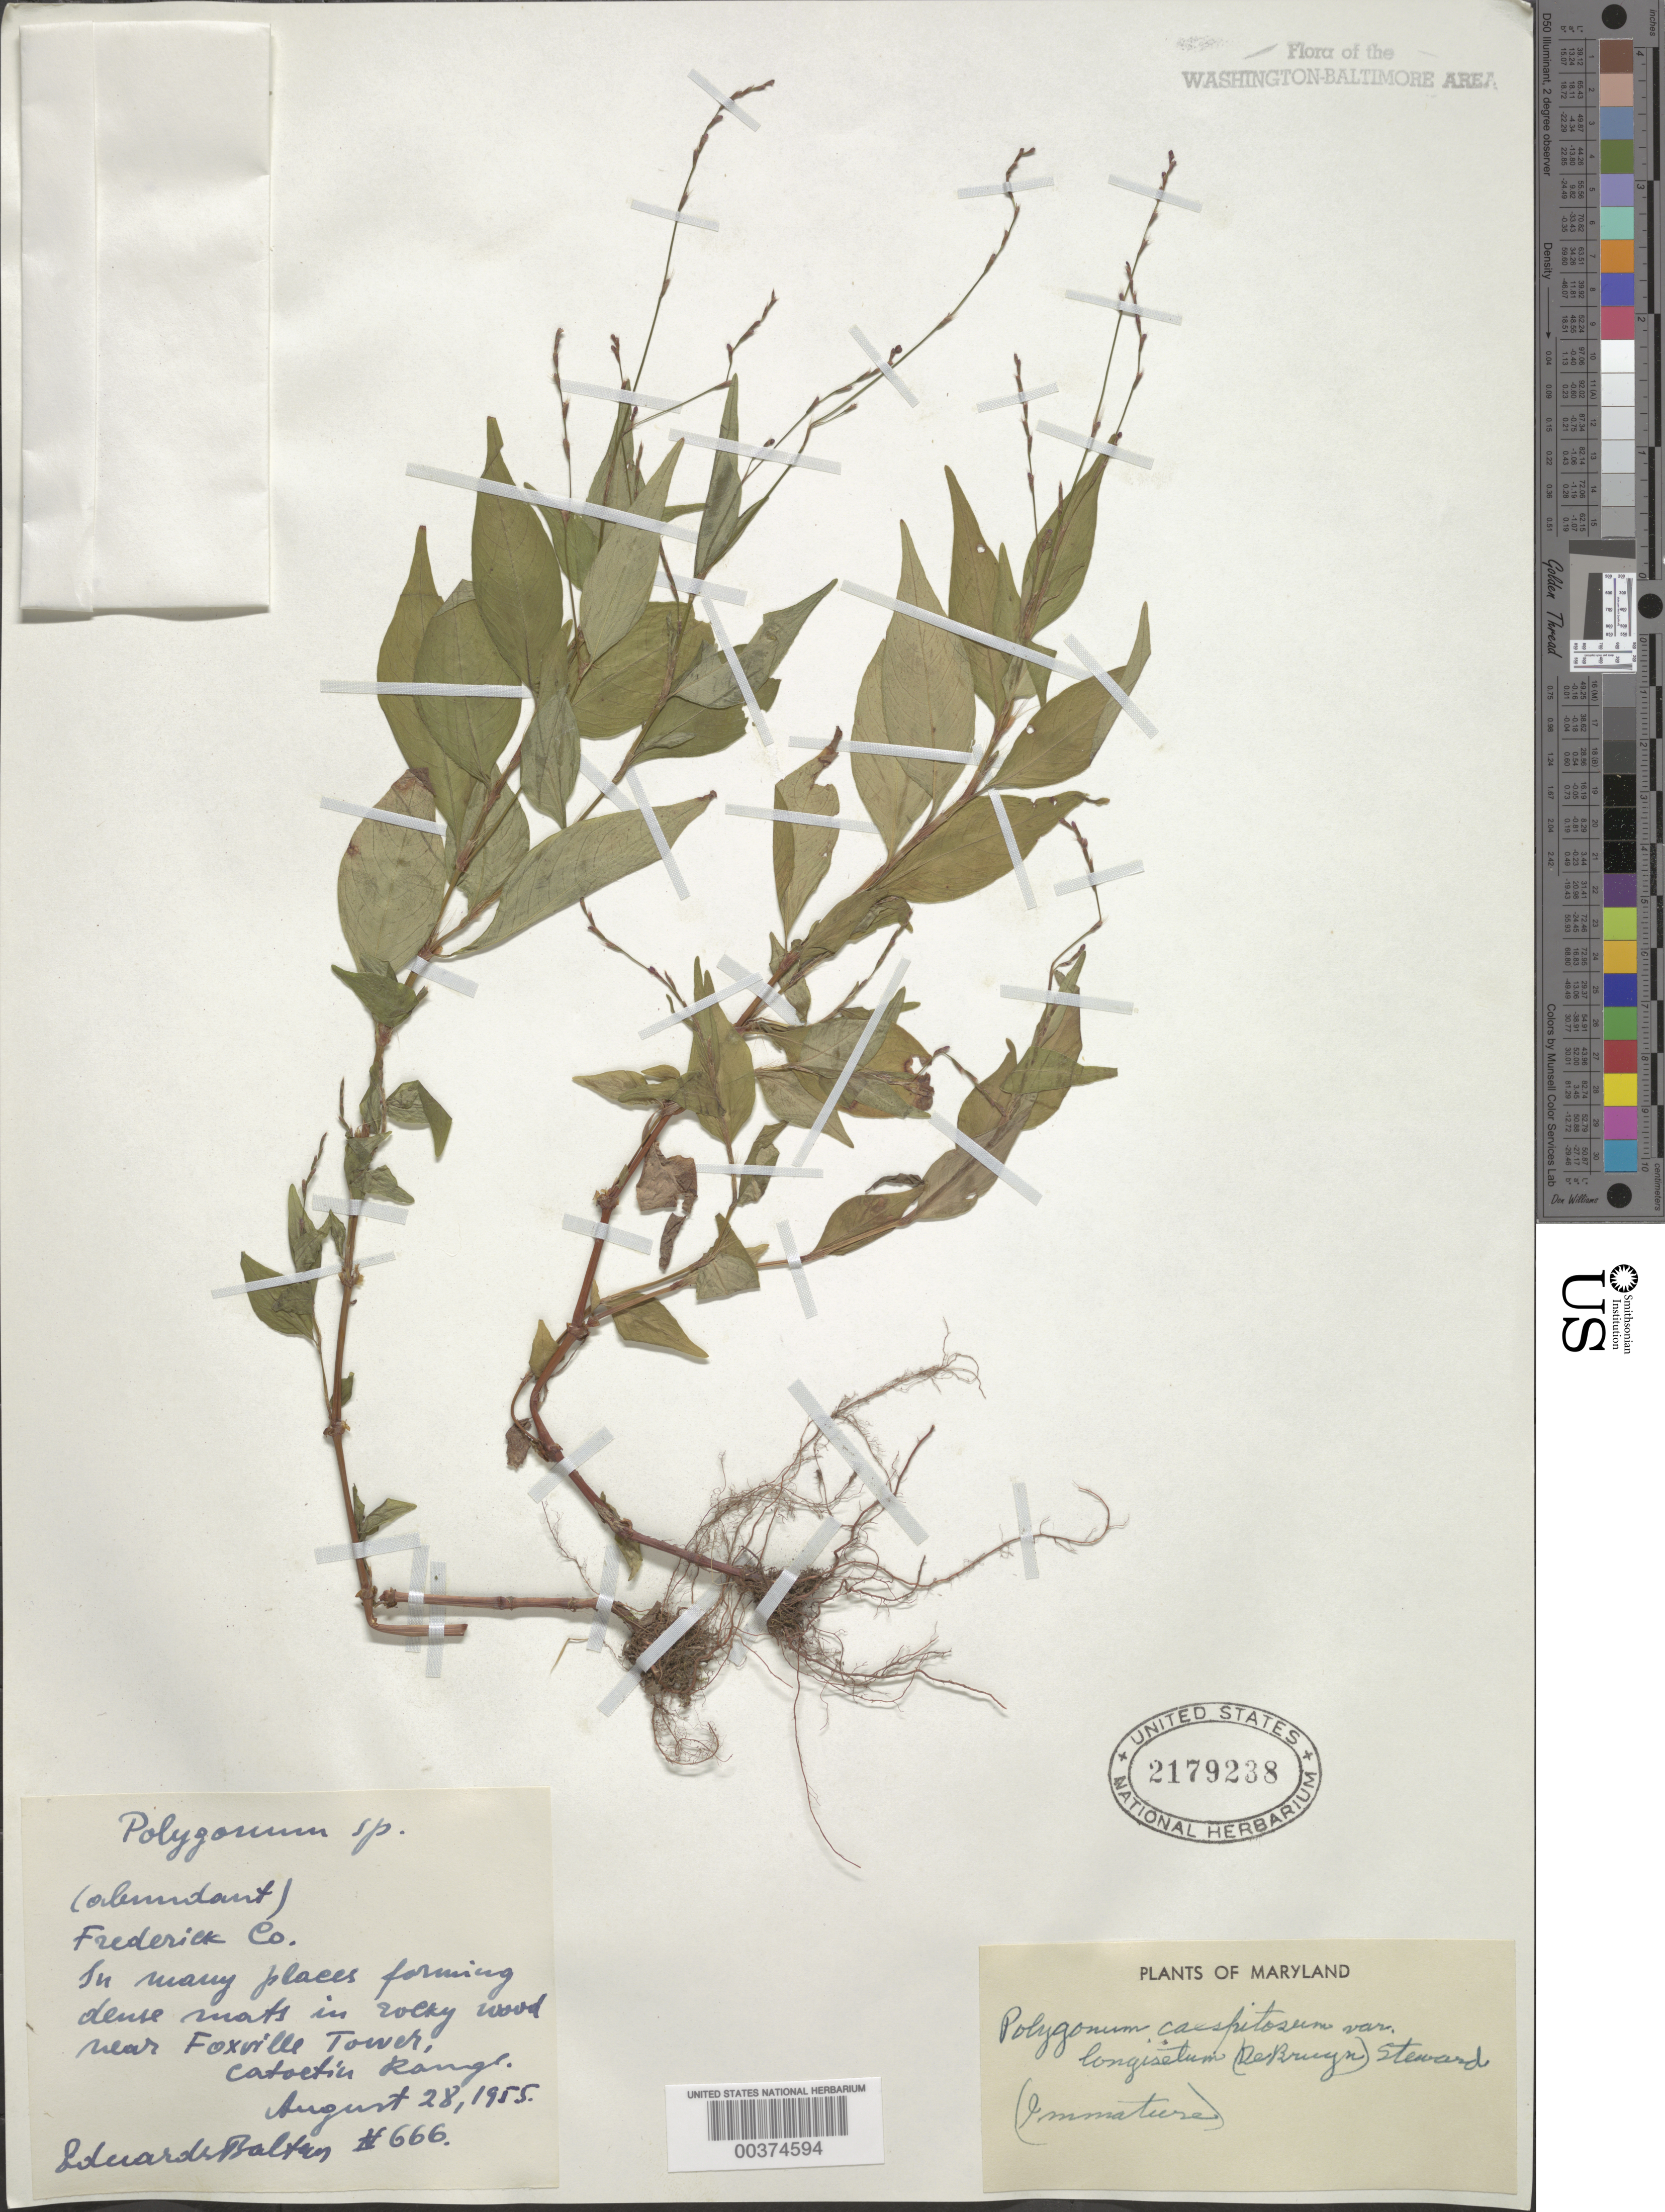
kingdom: Plantae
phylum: Tracheophyta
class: Magnoliopsida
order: Caryophyllales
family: Polygonaceae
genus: Persicaria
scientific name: Persicaria posumbu subsp. posumbu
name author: (Buch.-Ham. ex G. Don) H. Gross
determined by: Atha, D. E.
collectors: E. Baltars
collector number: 666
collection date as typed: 28 Aug 1955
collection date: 1955-08-28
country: United States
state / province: Maryland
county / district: Frederick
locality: Foxville Tower, Catoctin Range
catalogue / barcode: US 2179238